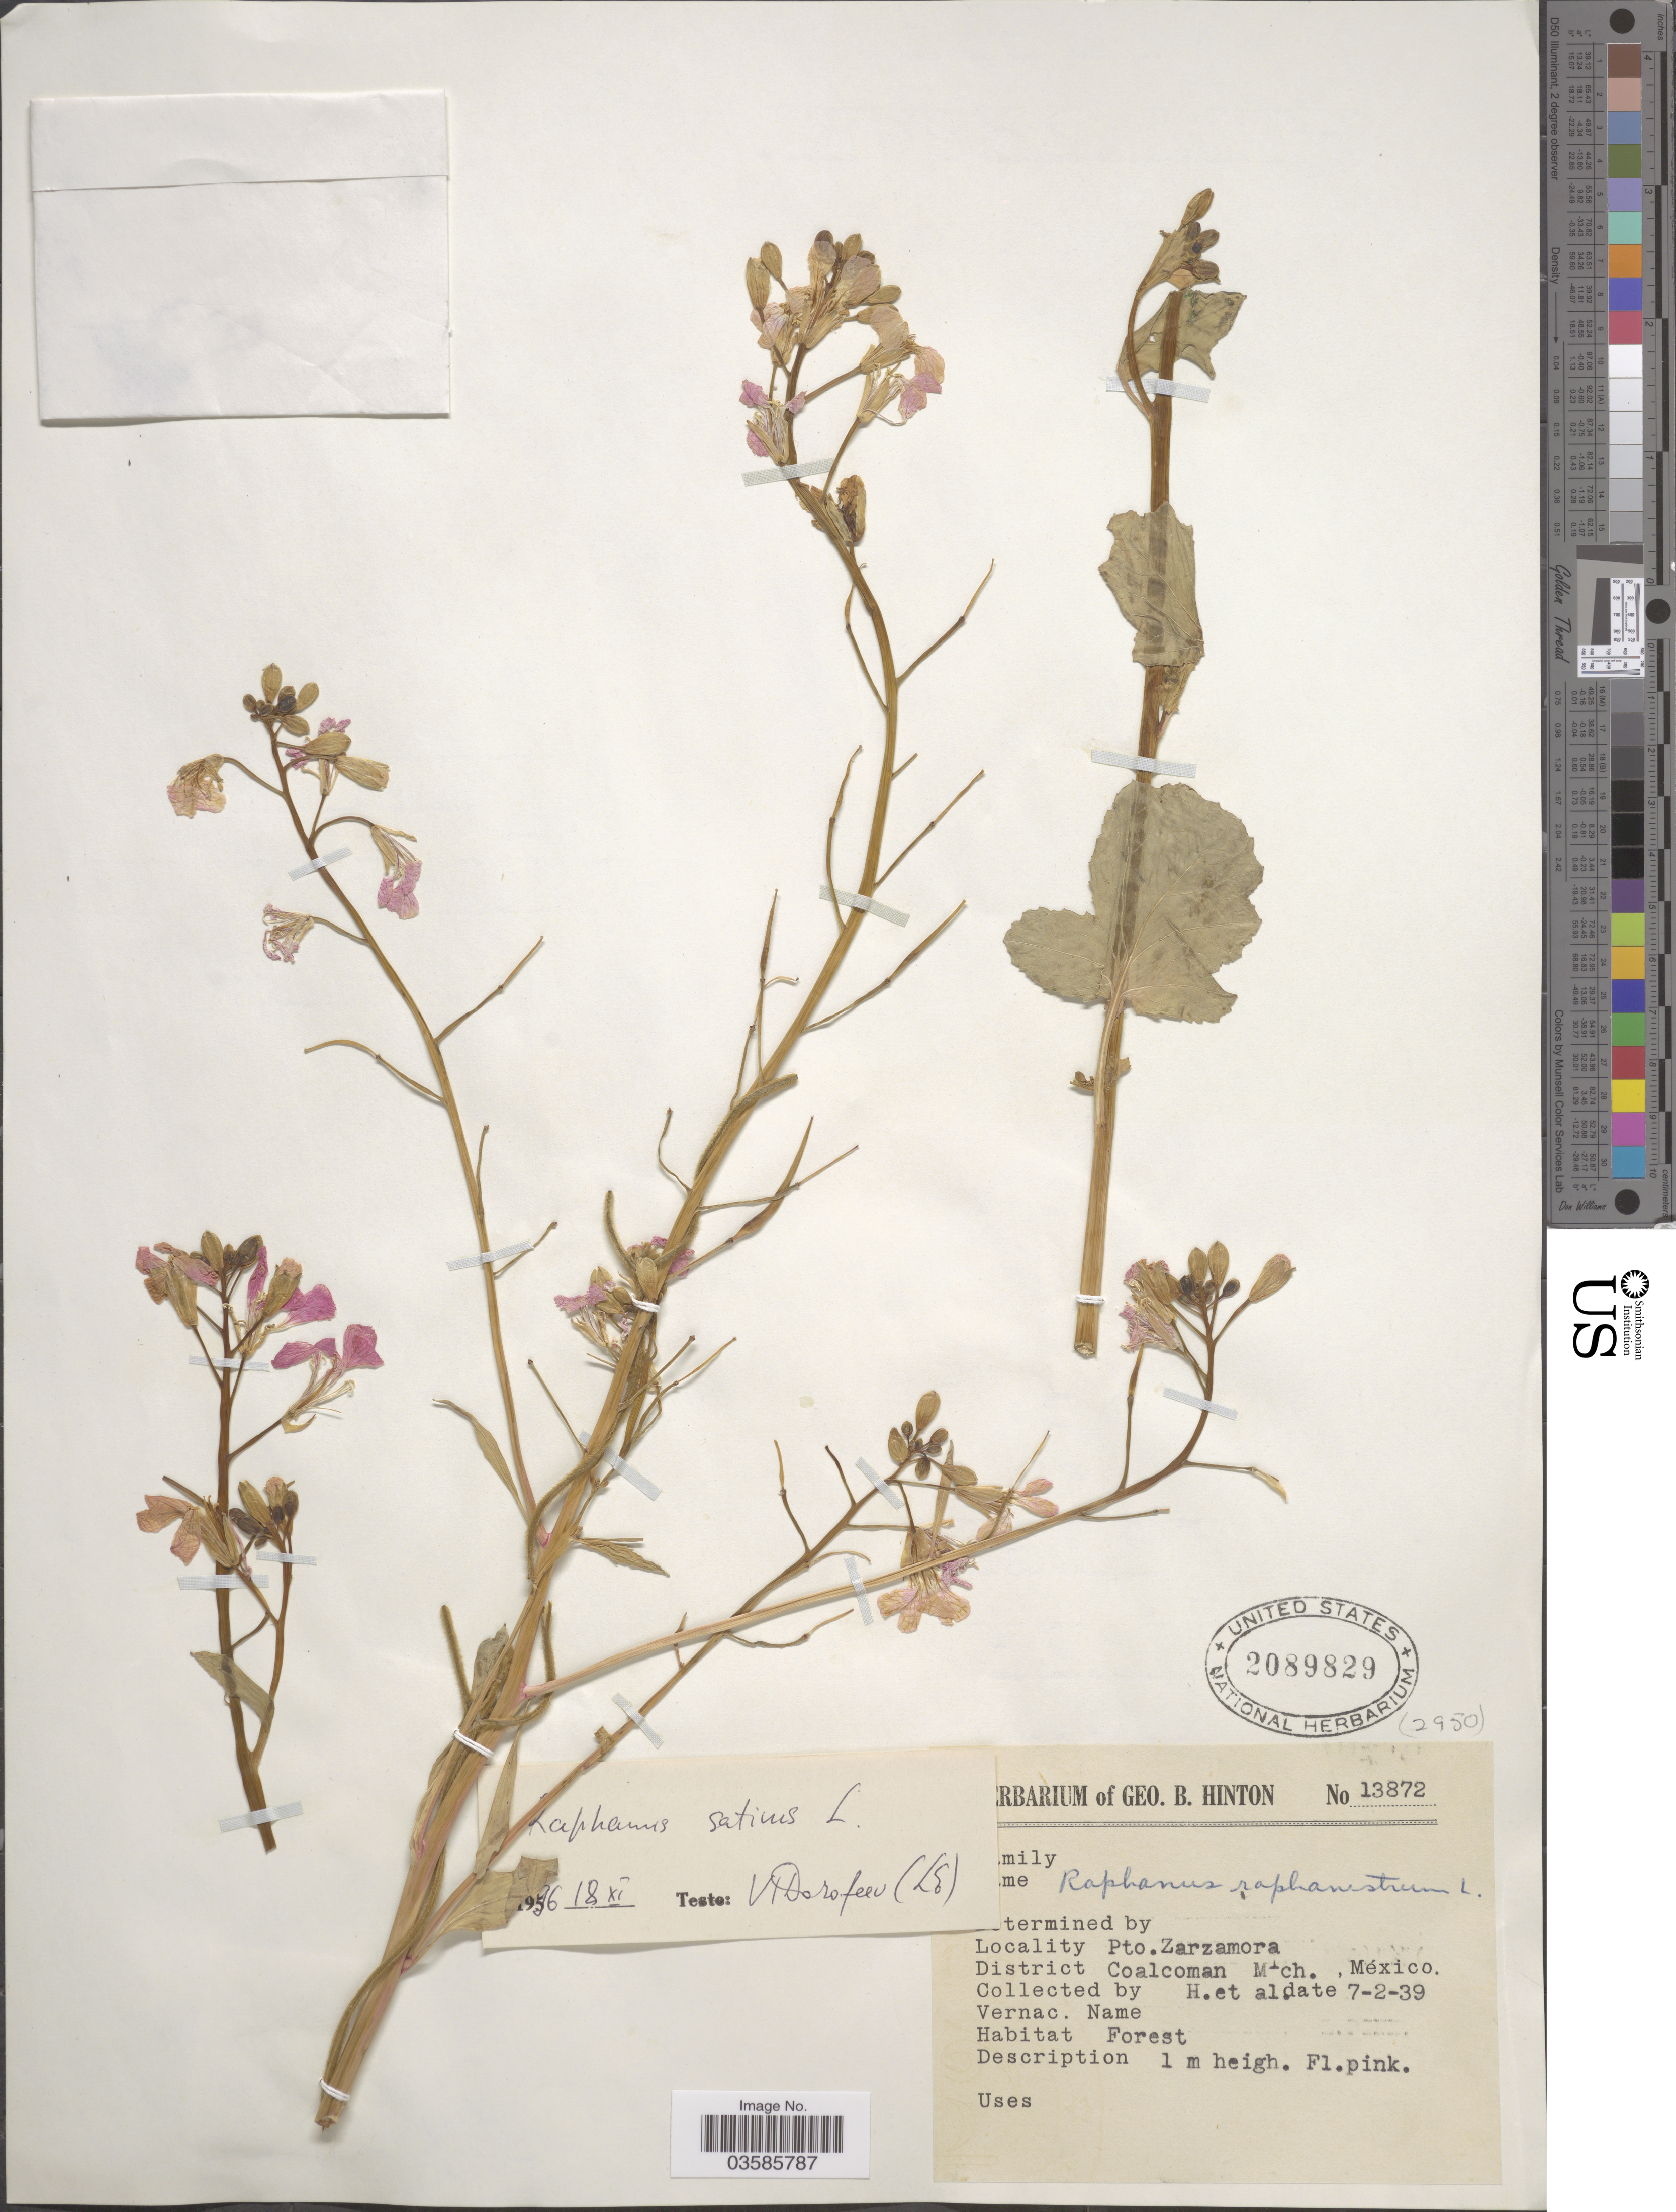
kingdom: Plantae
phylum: Tracheophyta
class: Magnoliopsida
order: Brassicales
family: Brassicaceae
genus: Raphanus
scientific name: Raphanus sativus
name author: L.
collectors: G. B. Hinton & et al.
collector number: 13872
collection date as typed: Transcribed d/m/y: 7/2/39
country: Mexico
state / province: Michoacán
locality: Pto. Zarzamora. District Coalcoman.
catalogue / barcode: US 2089829